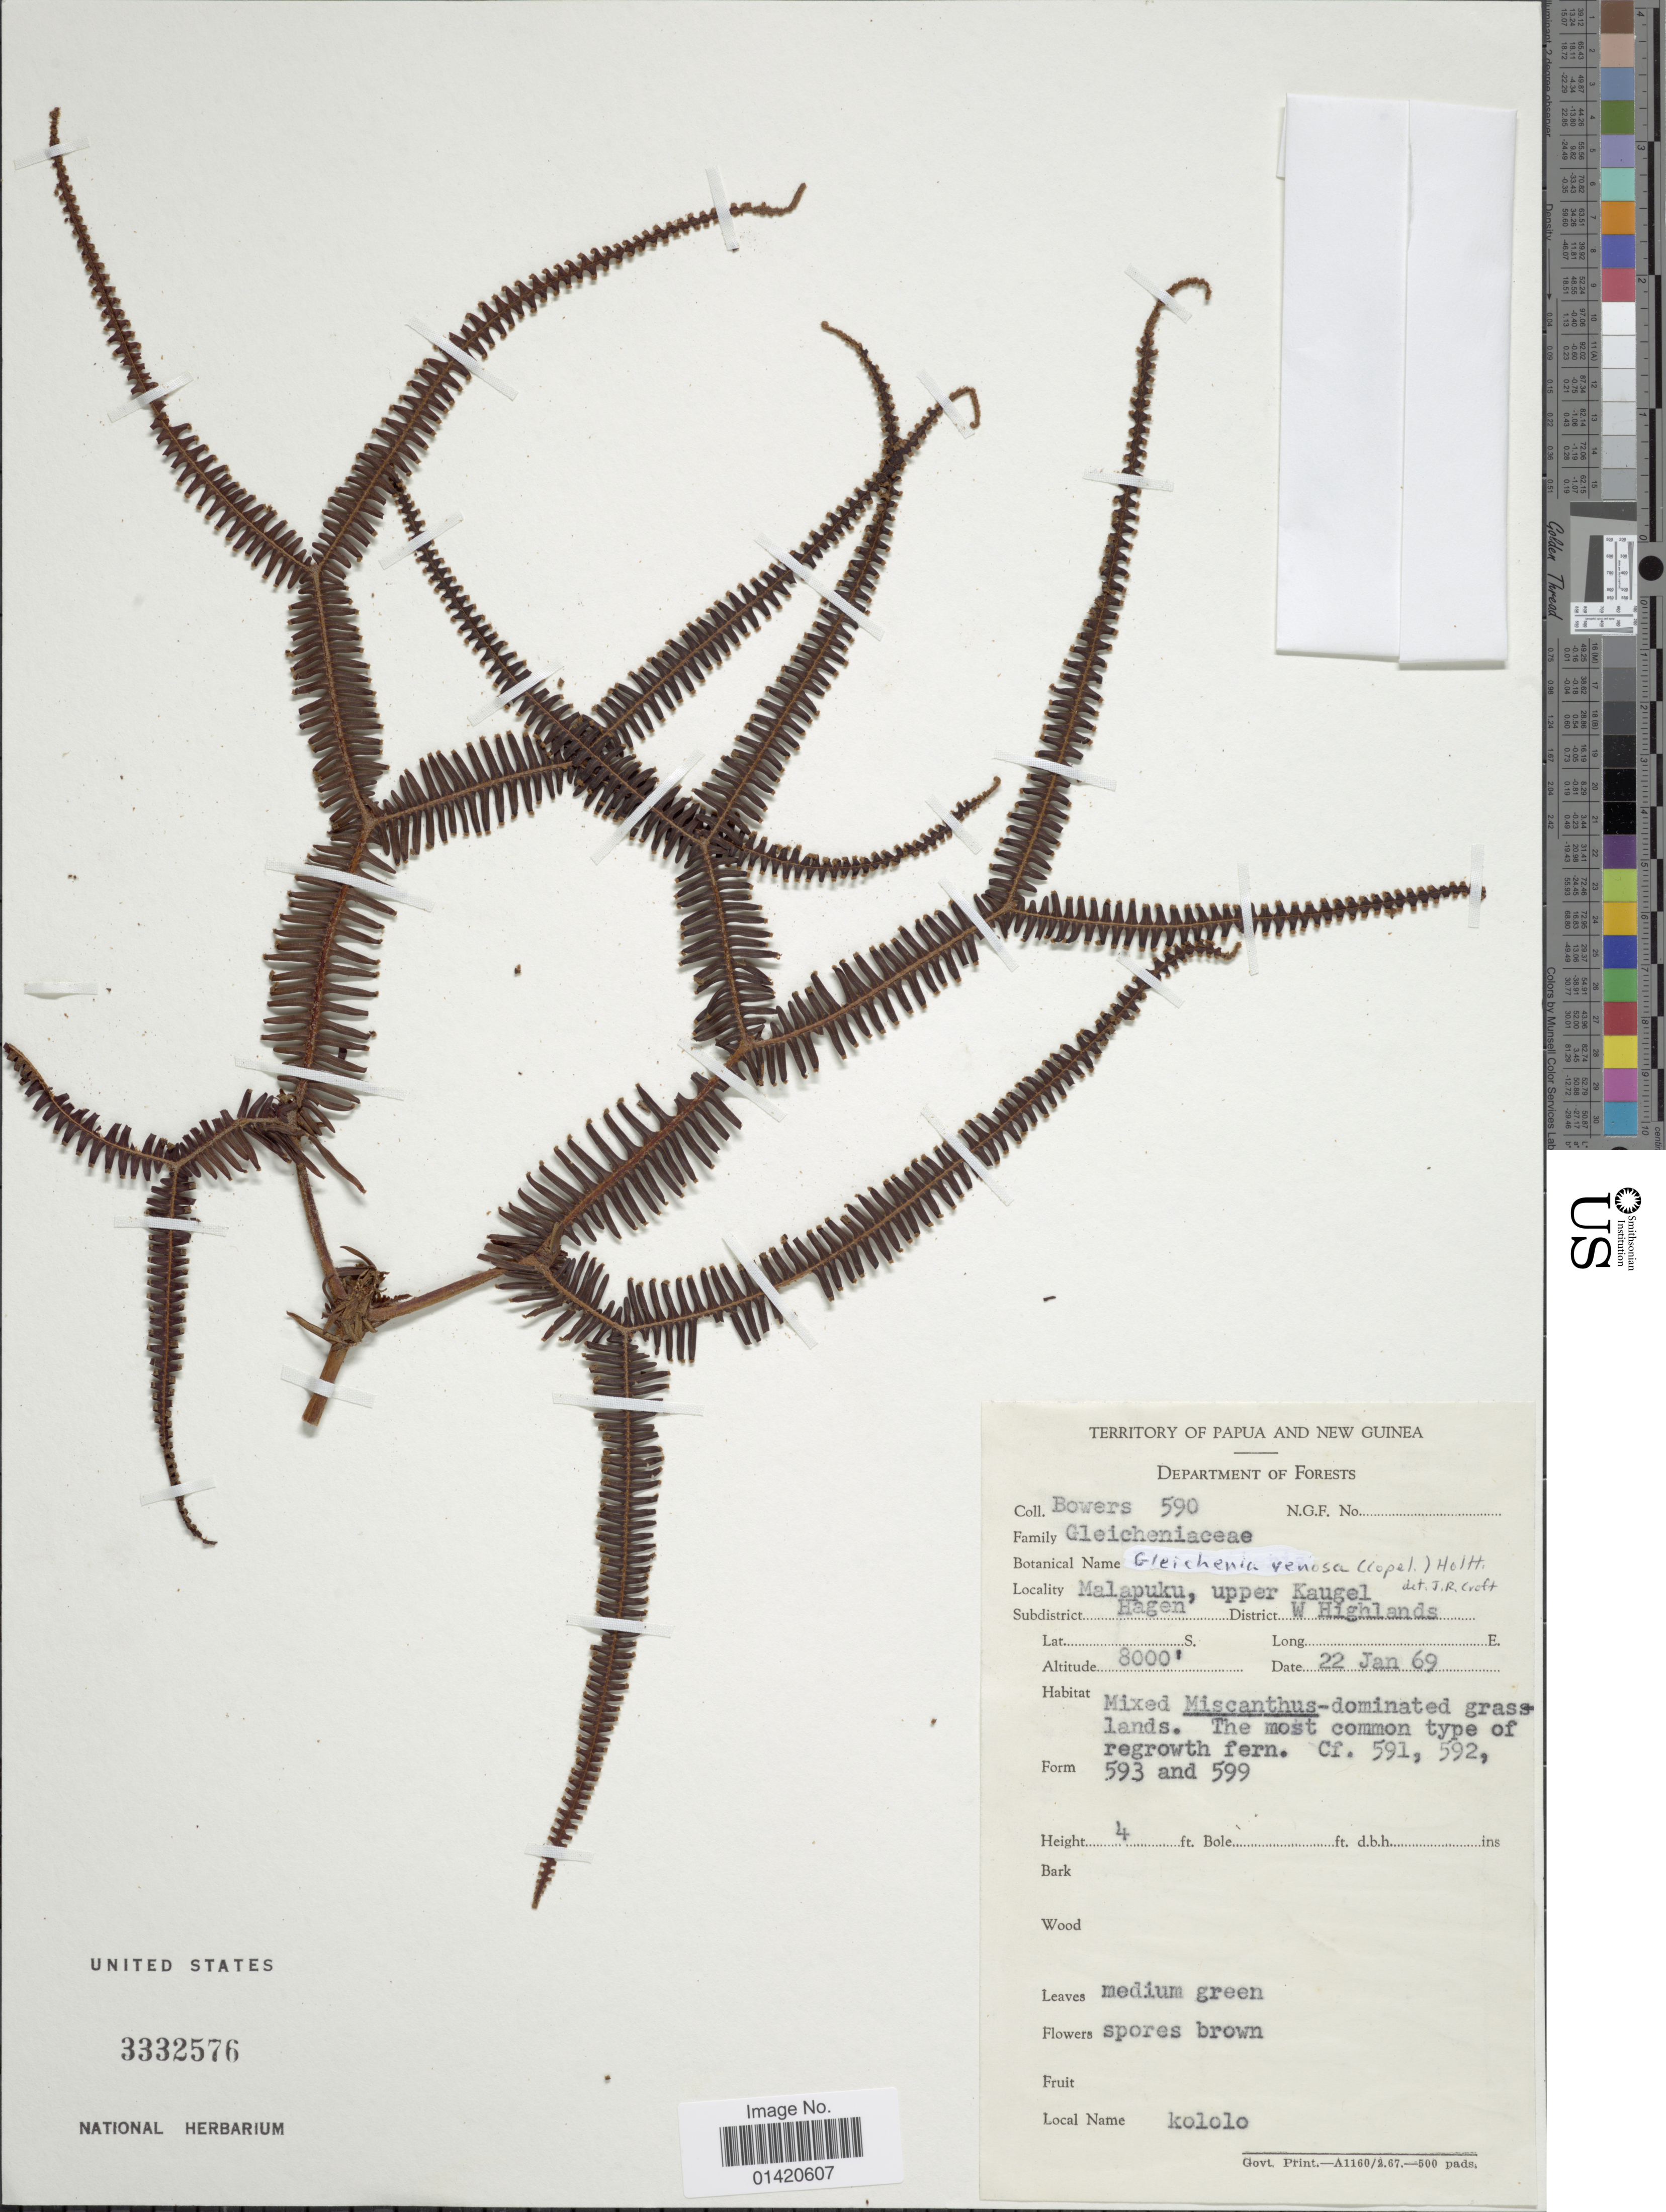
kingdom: Plantae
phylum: Tracheophyta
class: Polypodiopsida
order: Gleicheniales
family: Gleicheniaceae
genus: Dicranopteris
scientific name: Dicranopteris curranii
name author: Copel.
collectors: -. Bowers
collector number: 590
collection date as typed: Transcribed d/m/y: 22/1/69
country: Papua New Guinea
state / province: Western Highlands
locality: Malapuku, Upper Kaugel, Subdistrict hagen, District W Highlands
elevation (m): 2438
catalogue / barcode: US 3332576